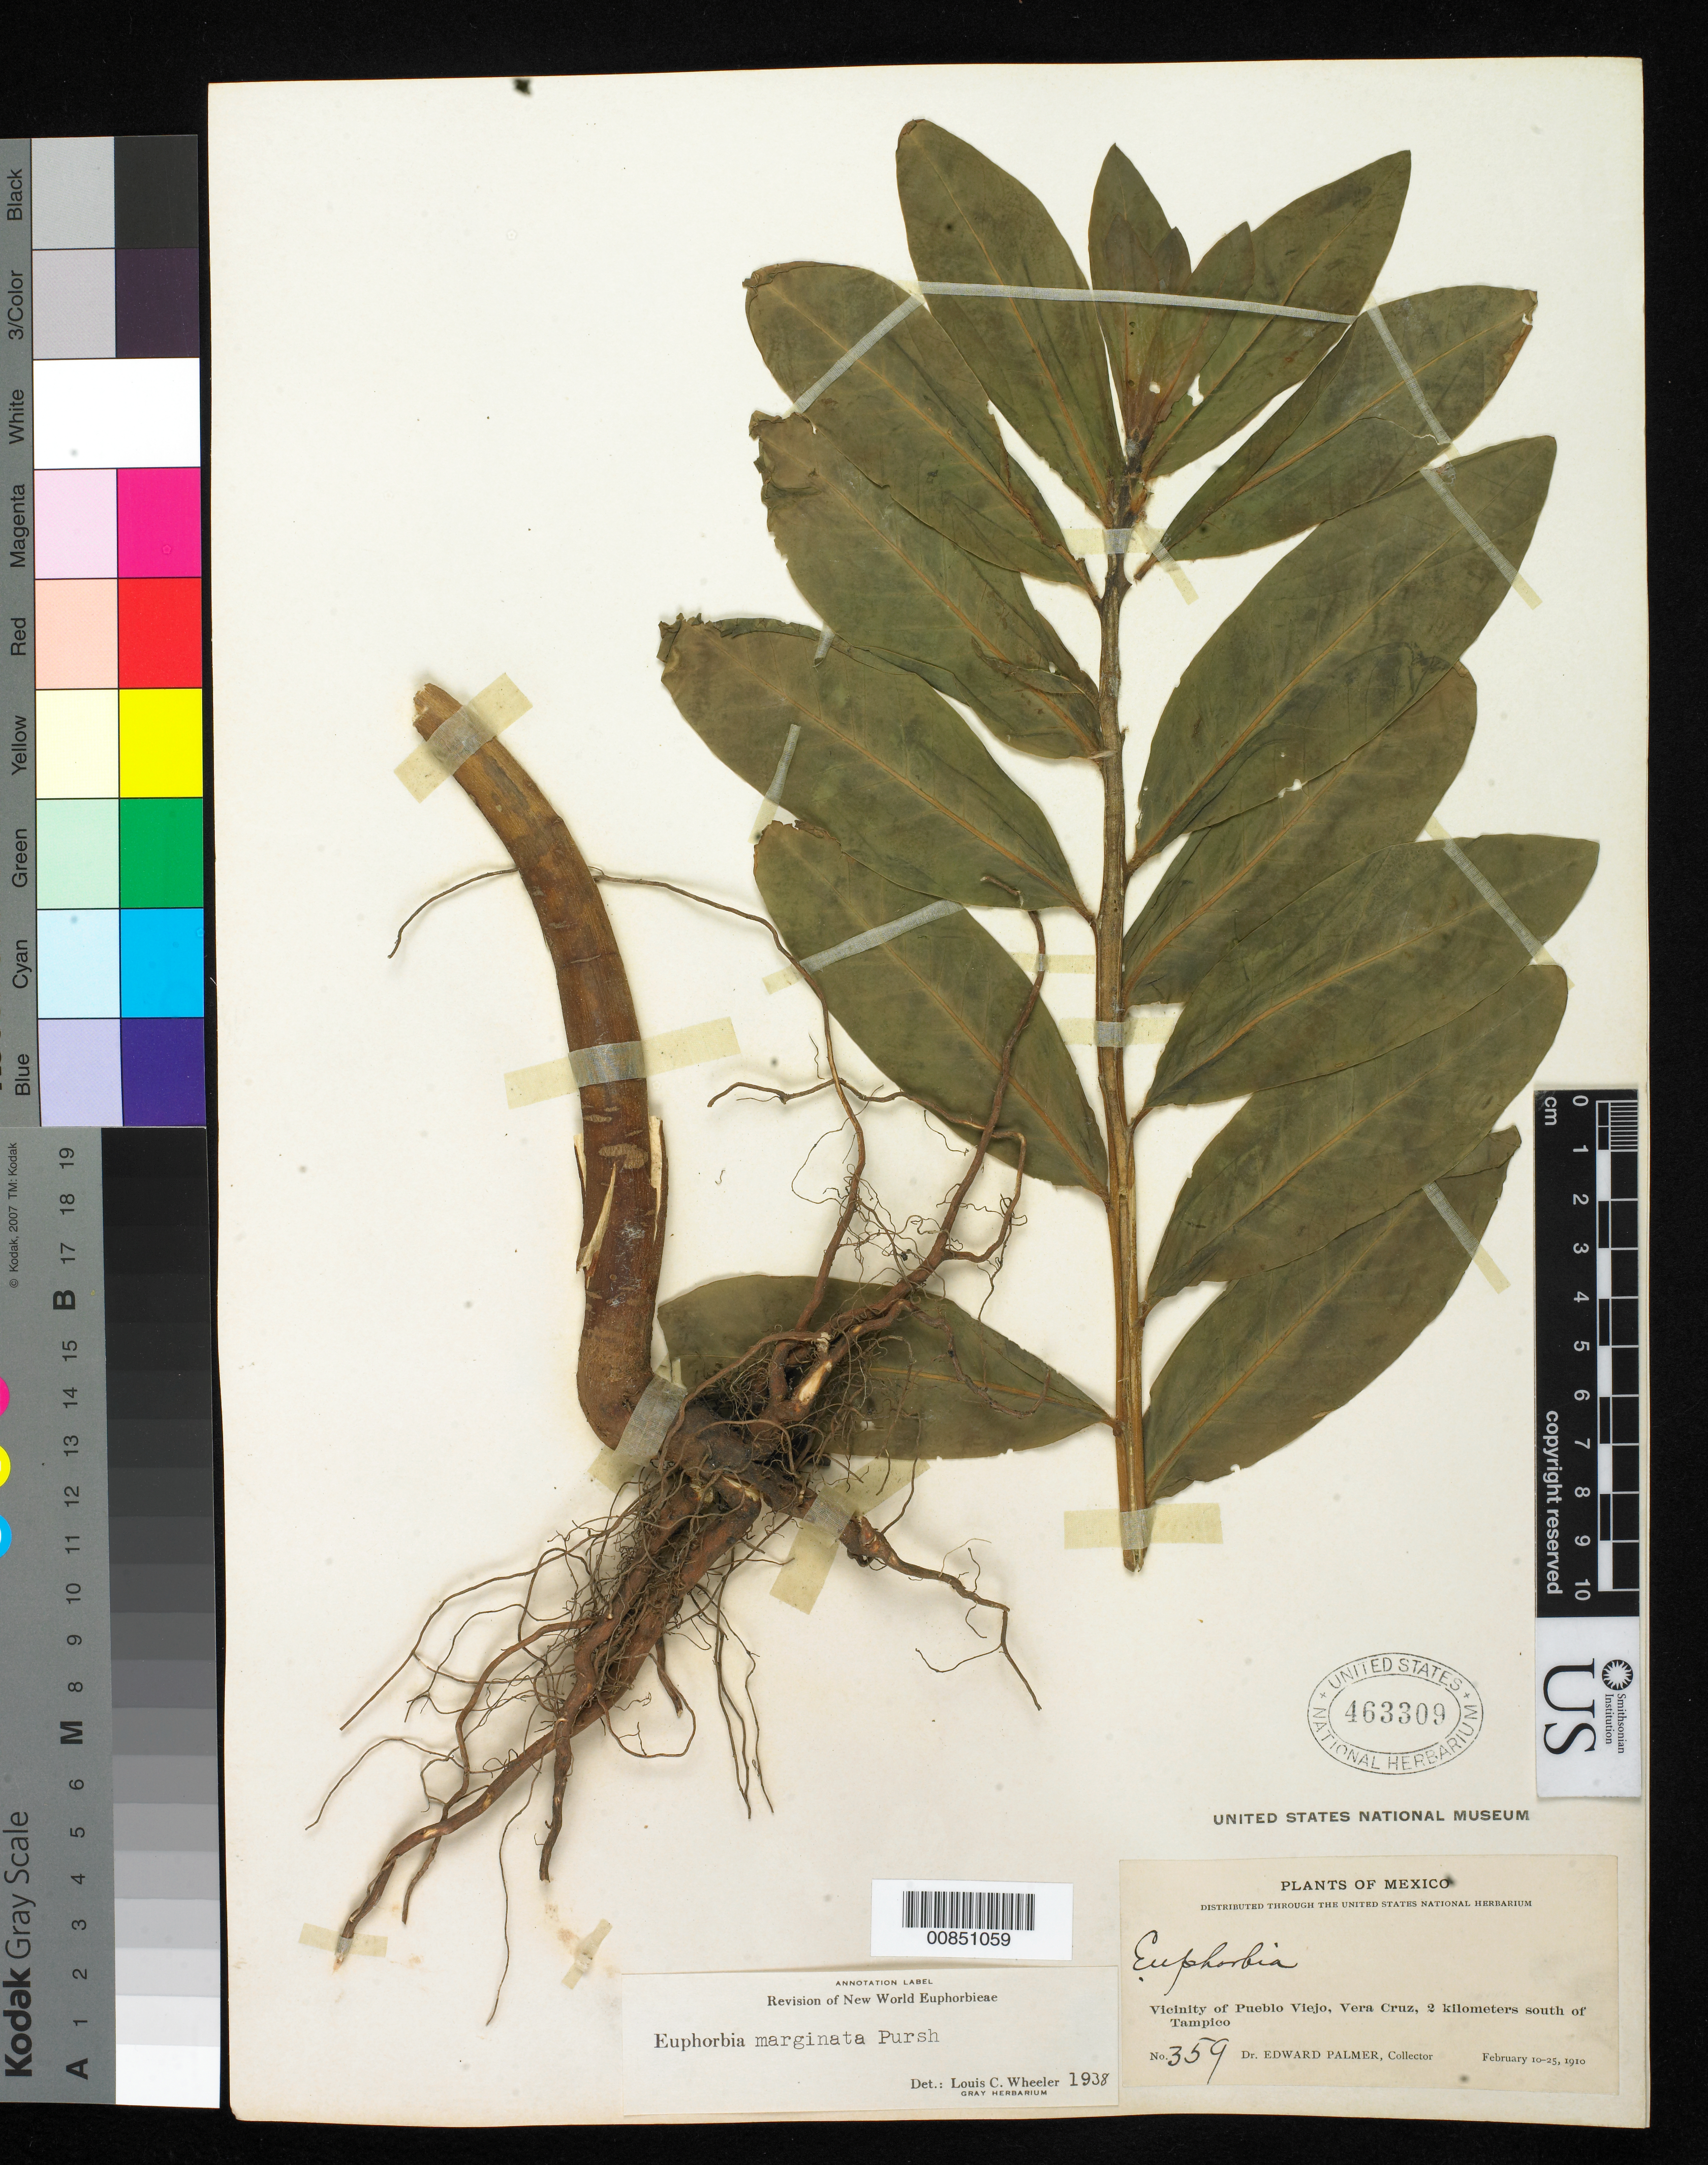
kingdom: Plantae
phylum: Tracheophyta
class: Magnoliopsida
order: Malpighiales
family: Euphorbiaceae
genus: Euphorbia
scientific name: Euphorbia marginata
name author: Pursh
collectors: E. Palmer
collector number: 359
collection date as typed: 10 Feb 1910 to 25 Feb 1910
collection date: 1910-02-10/1910-02-25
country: Mexico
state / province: Veracruz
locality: Vicinity of Pueblo Viejo, Veracruz, 2 kilometers south of Tampico.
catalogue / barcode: US 463309